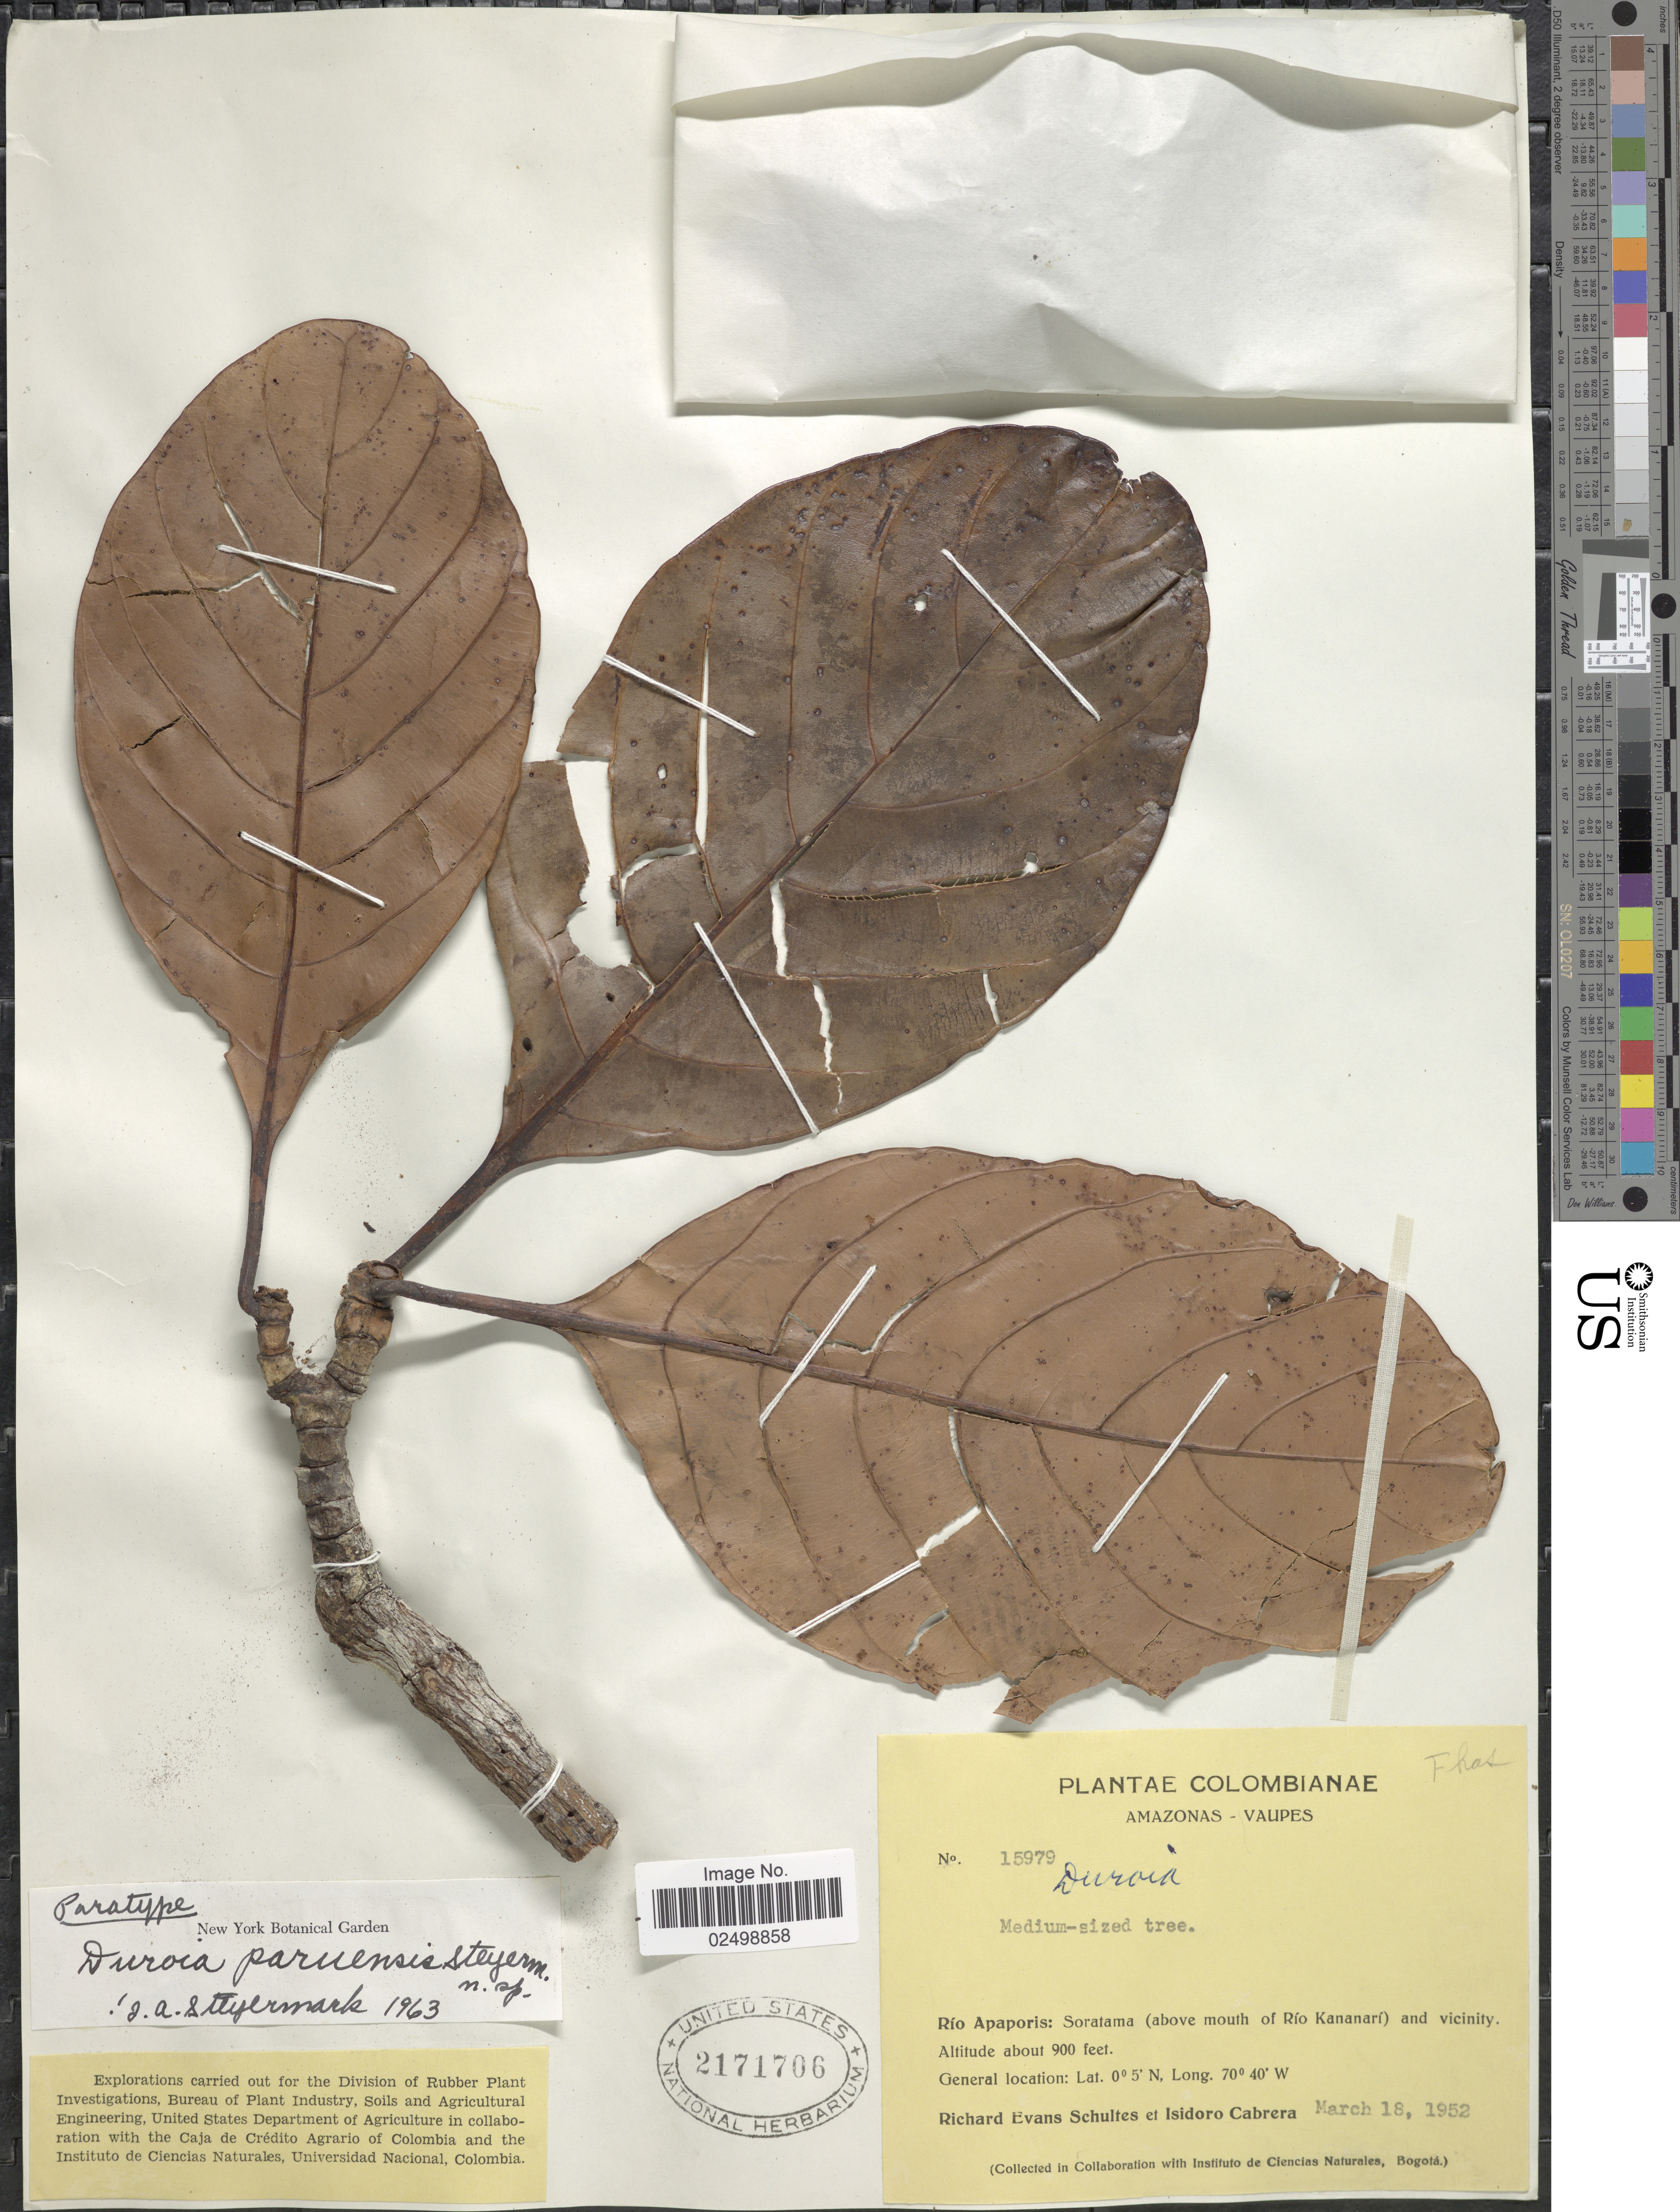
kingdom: Plantae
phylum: Tracheophyta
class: Magnoliopsida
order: Gentianales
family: Rubiaceae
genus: Duroia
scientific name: Duroia paruensis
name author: Steyerm.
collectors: R. E. Schultes & I. Cabrera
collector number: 15979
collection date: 1952-03-18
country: Colombia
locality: Amazonas - Vaupes, Rio Apaporis: Soratama (above mouth of Rio Kananari) and vicinity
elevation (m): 274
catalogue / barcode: US 2171706